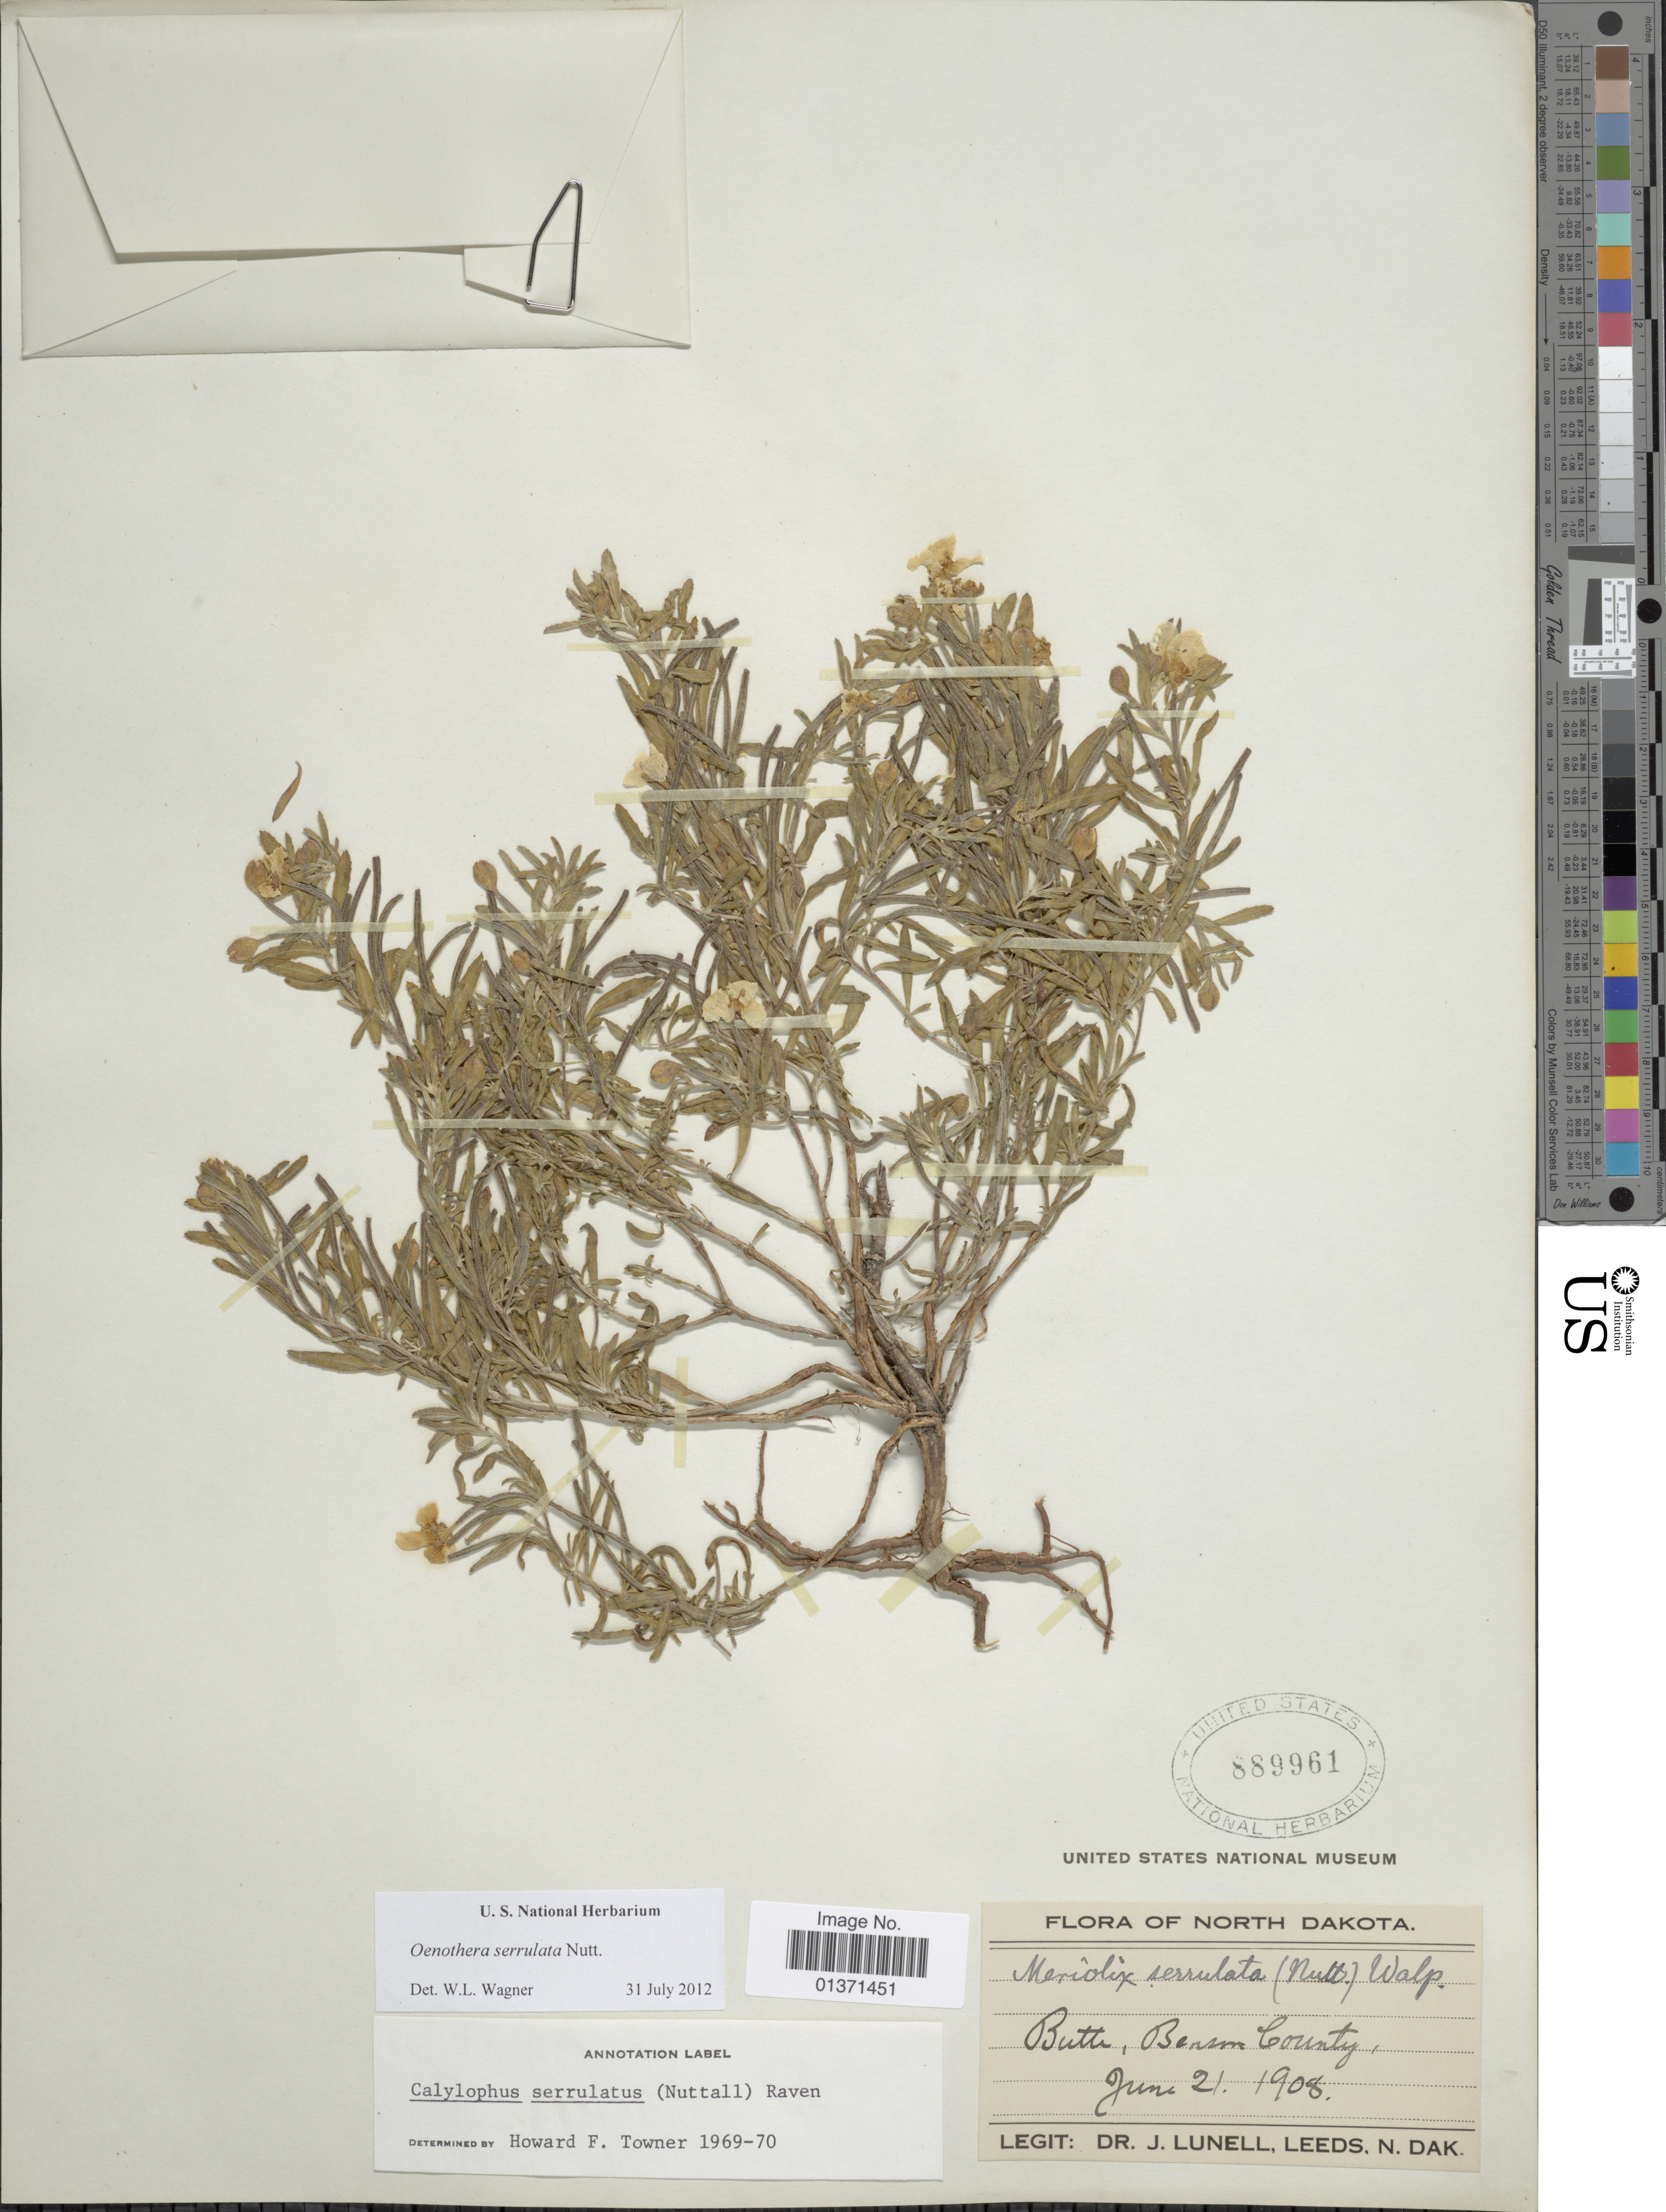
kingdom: Plantae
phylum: Tracheophyta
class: Magnoliopsida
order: Myrtales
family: Onagraceae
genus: Oenothera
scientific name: Oenothera serrulata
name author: Nutt.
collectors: J. Lunell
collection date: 1908-06-21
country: United States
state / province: North Dakota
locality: Butte, Benson County, Leeds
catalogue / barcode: US 889961